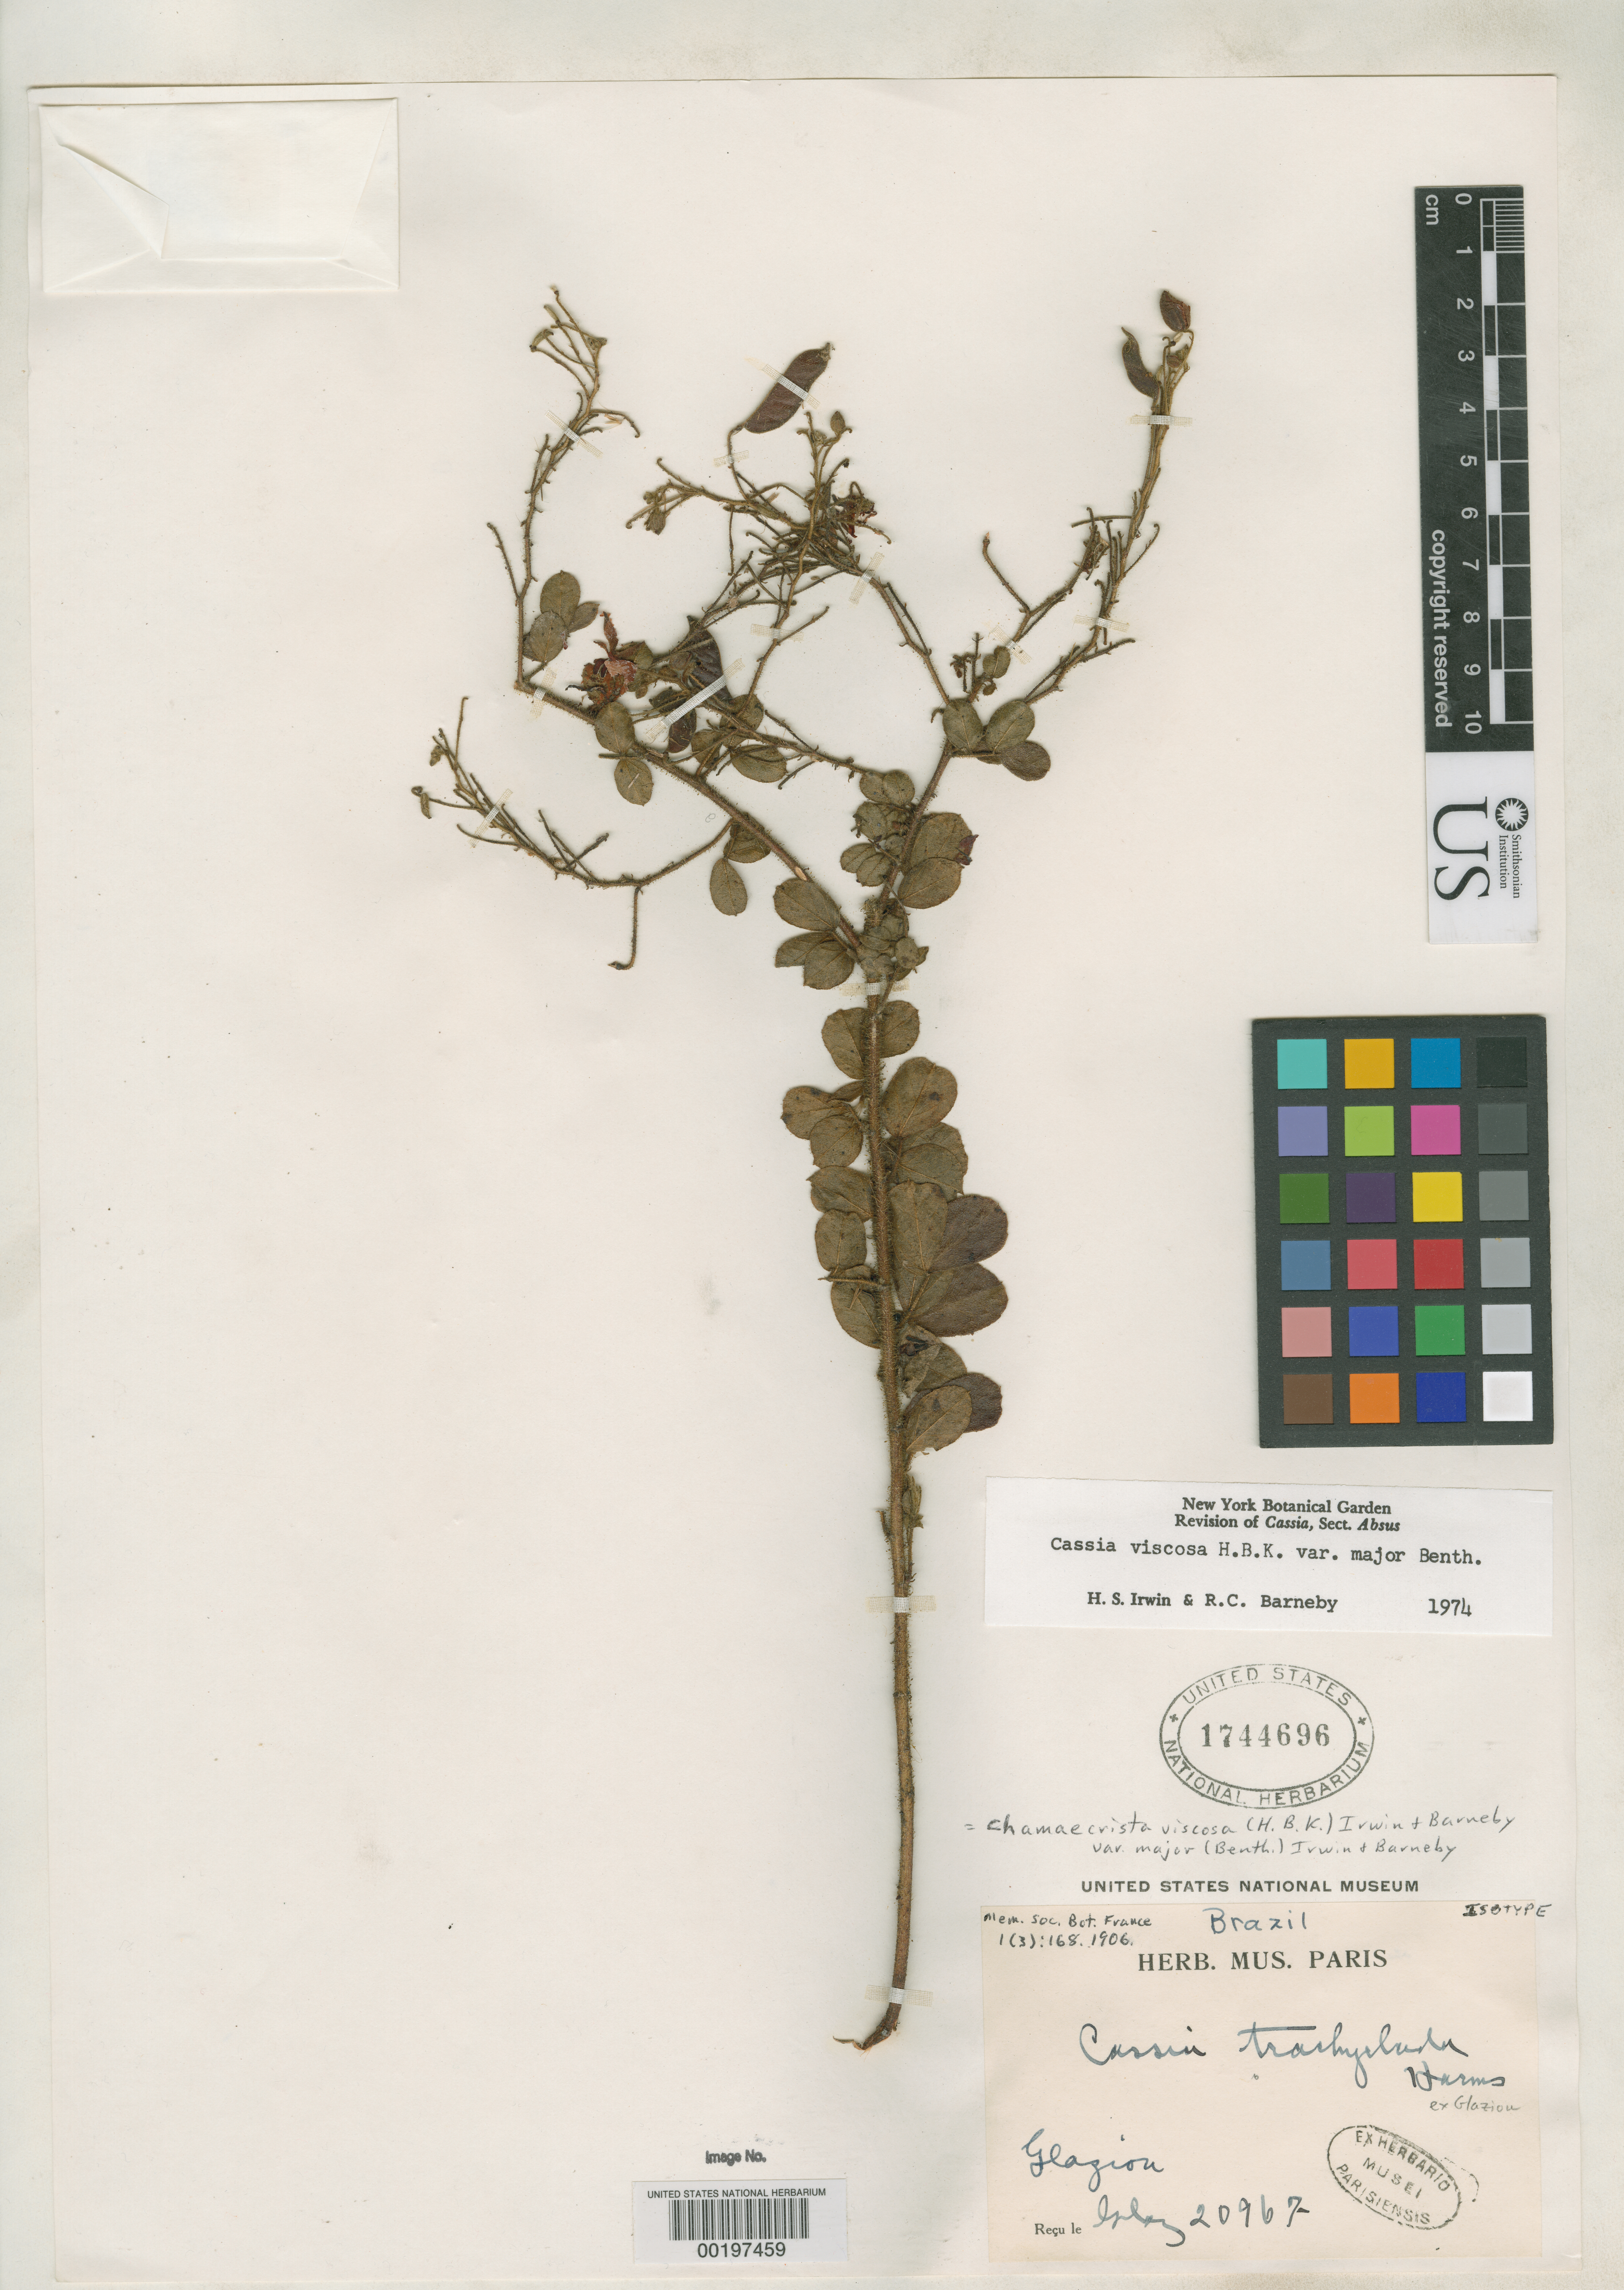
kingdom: Plantae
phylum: Tracheophyta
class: Magnoliopsida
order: Fabales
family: Fabaceae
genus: Cassia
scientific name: Cassia trachyclada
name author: Harms ex Glaz.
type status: Isotype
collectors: A. F. M. Glaziou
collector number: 20967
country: Brazil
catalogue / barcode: US 1744696